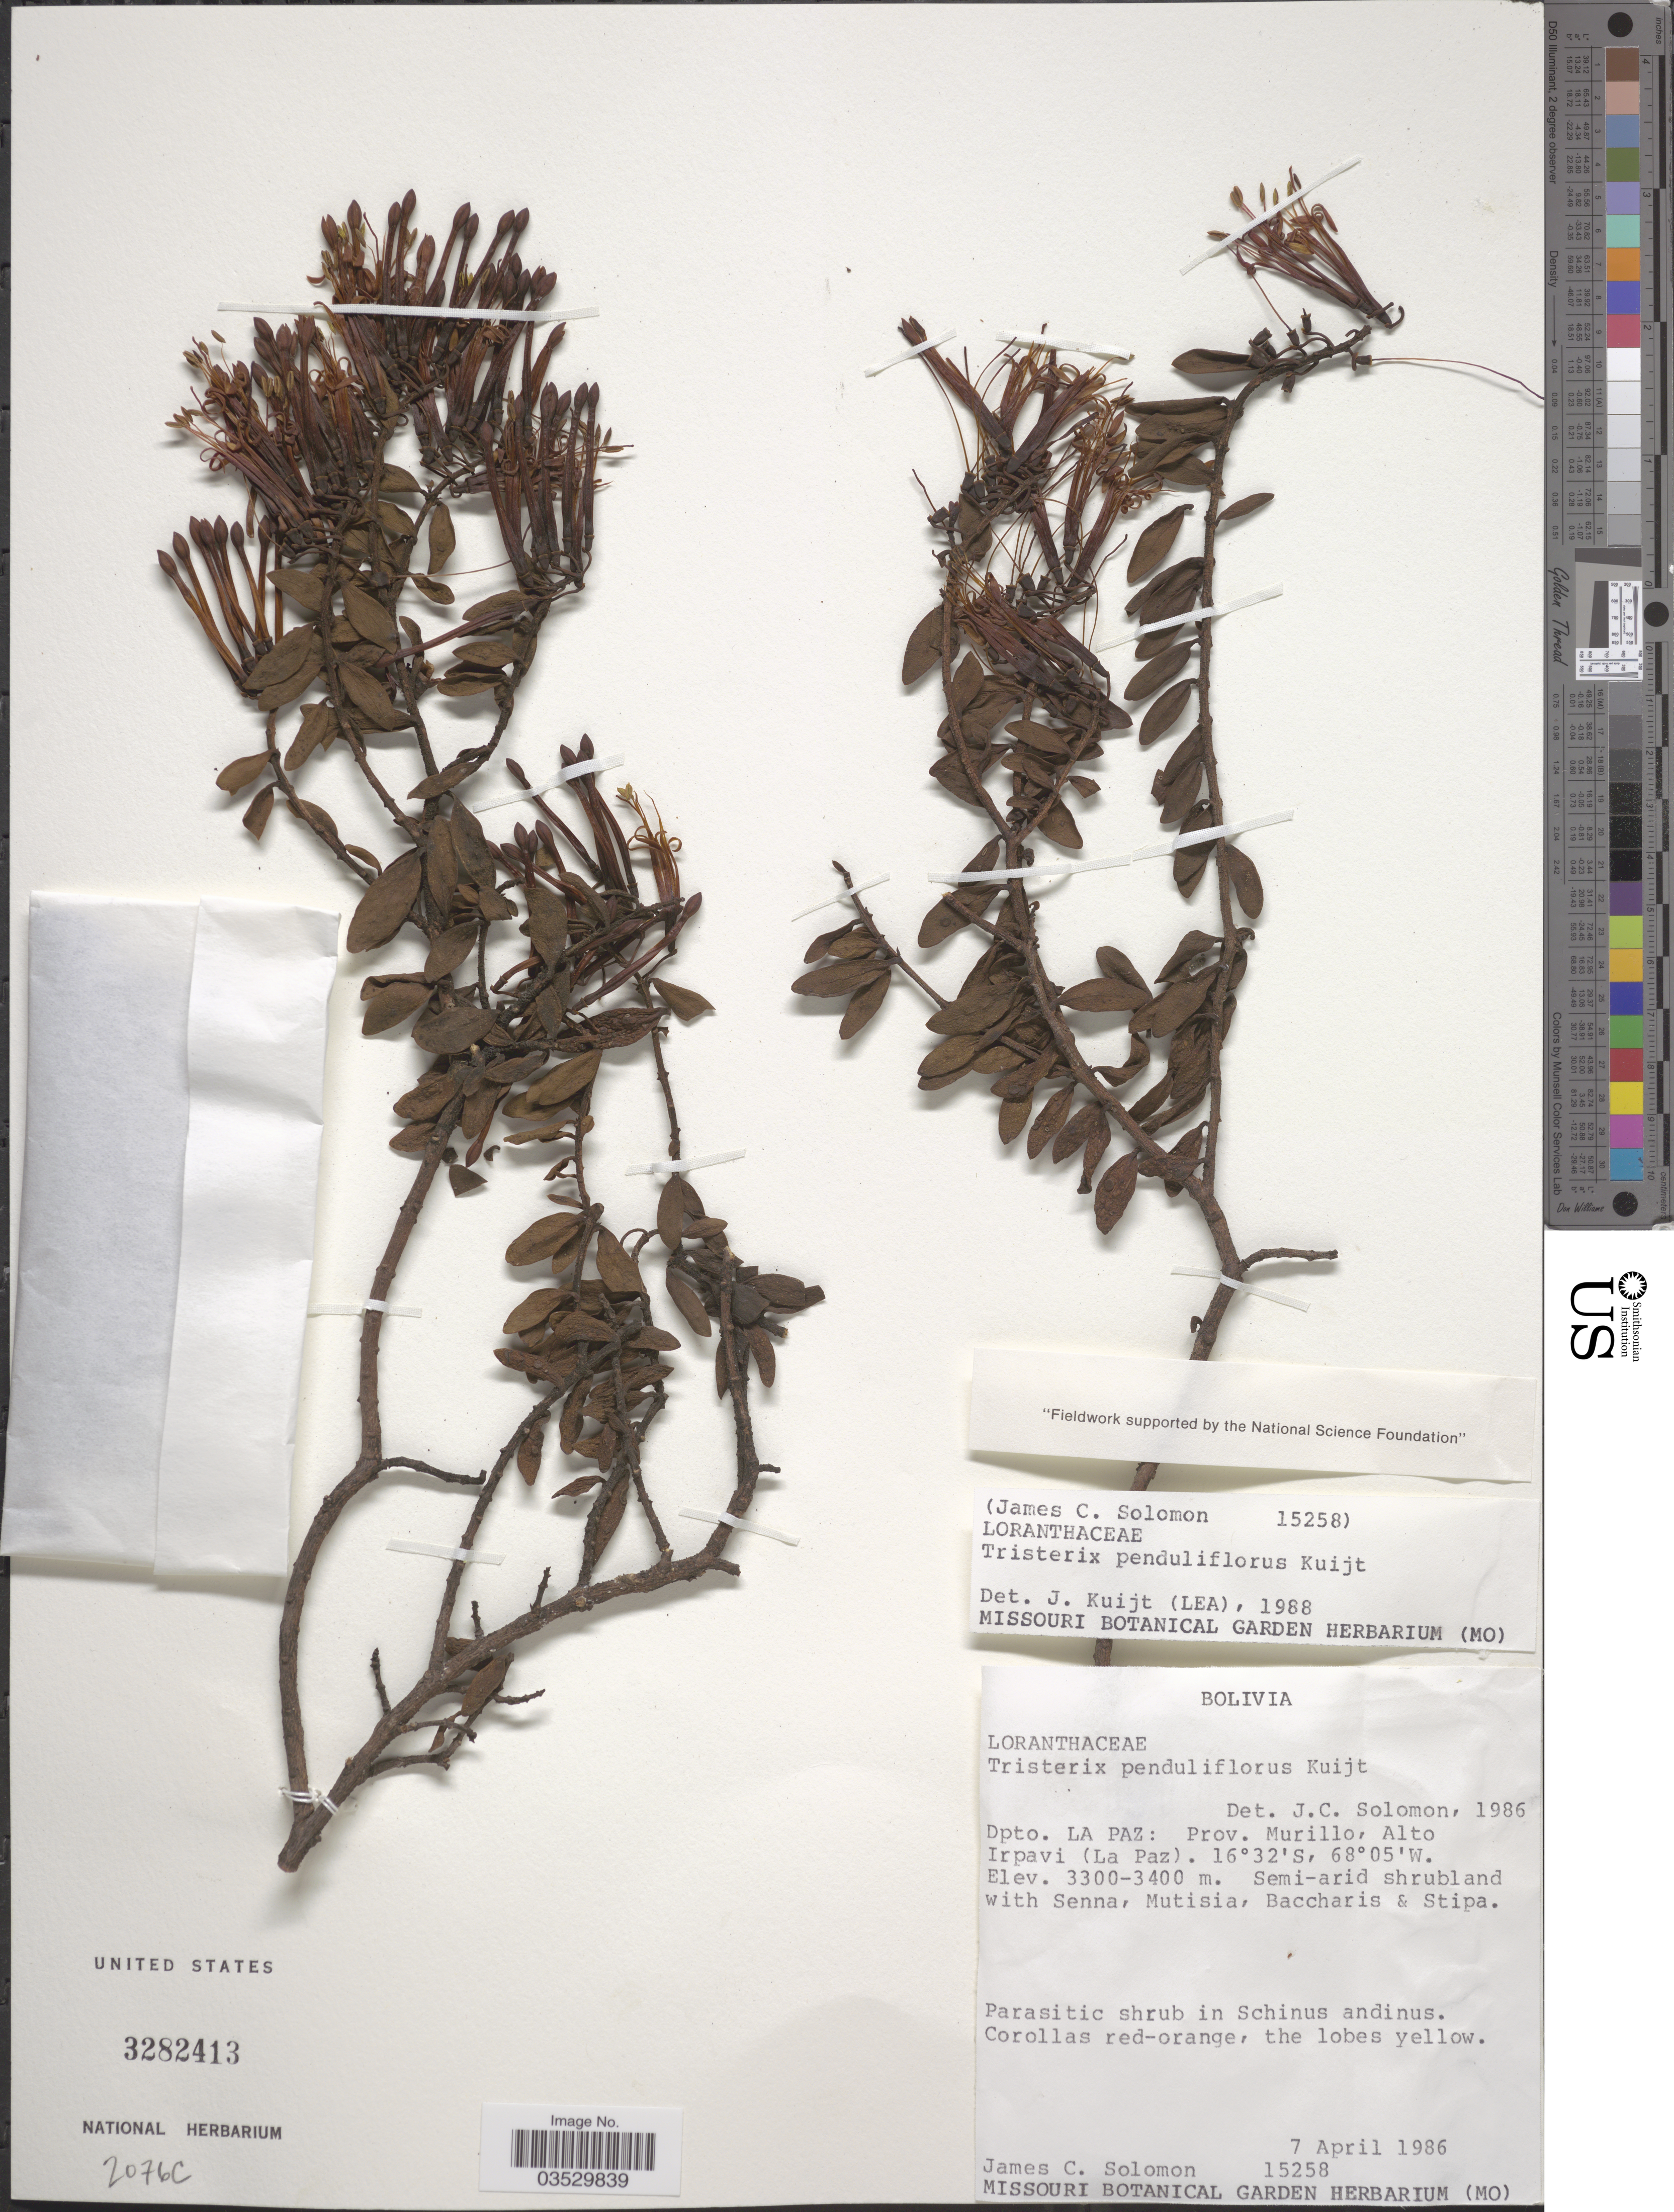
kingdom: Plantae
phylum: Tracheophyta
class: Magnoliopsida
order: Santalales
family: Loranthaceae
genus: Tristerix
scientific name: Tristerix penduliflorus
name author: Kuijt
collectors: J. C. Solomon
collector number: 15258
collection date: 1986-04-07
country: Bolivia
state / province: La Paz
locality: Dpto. La Paz: Prov. Murillo, Alto Irpavi (La Paz).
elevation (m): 3300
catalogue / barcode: US 3282413